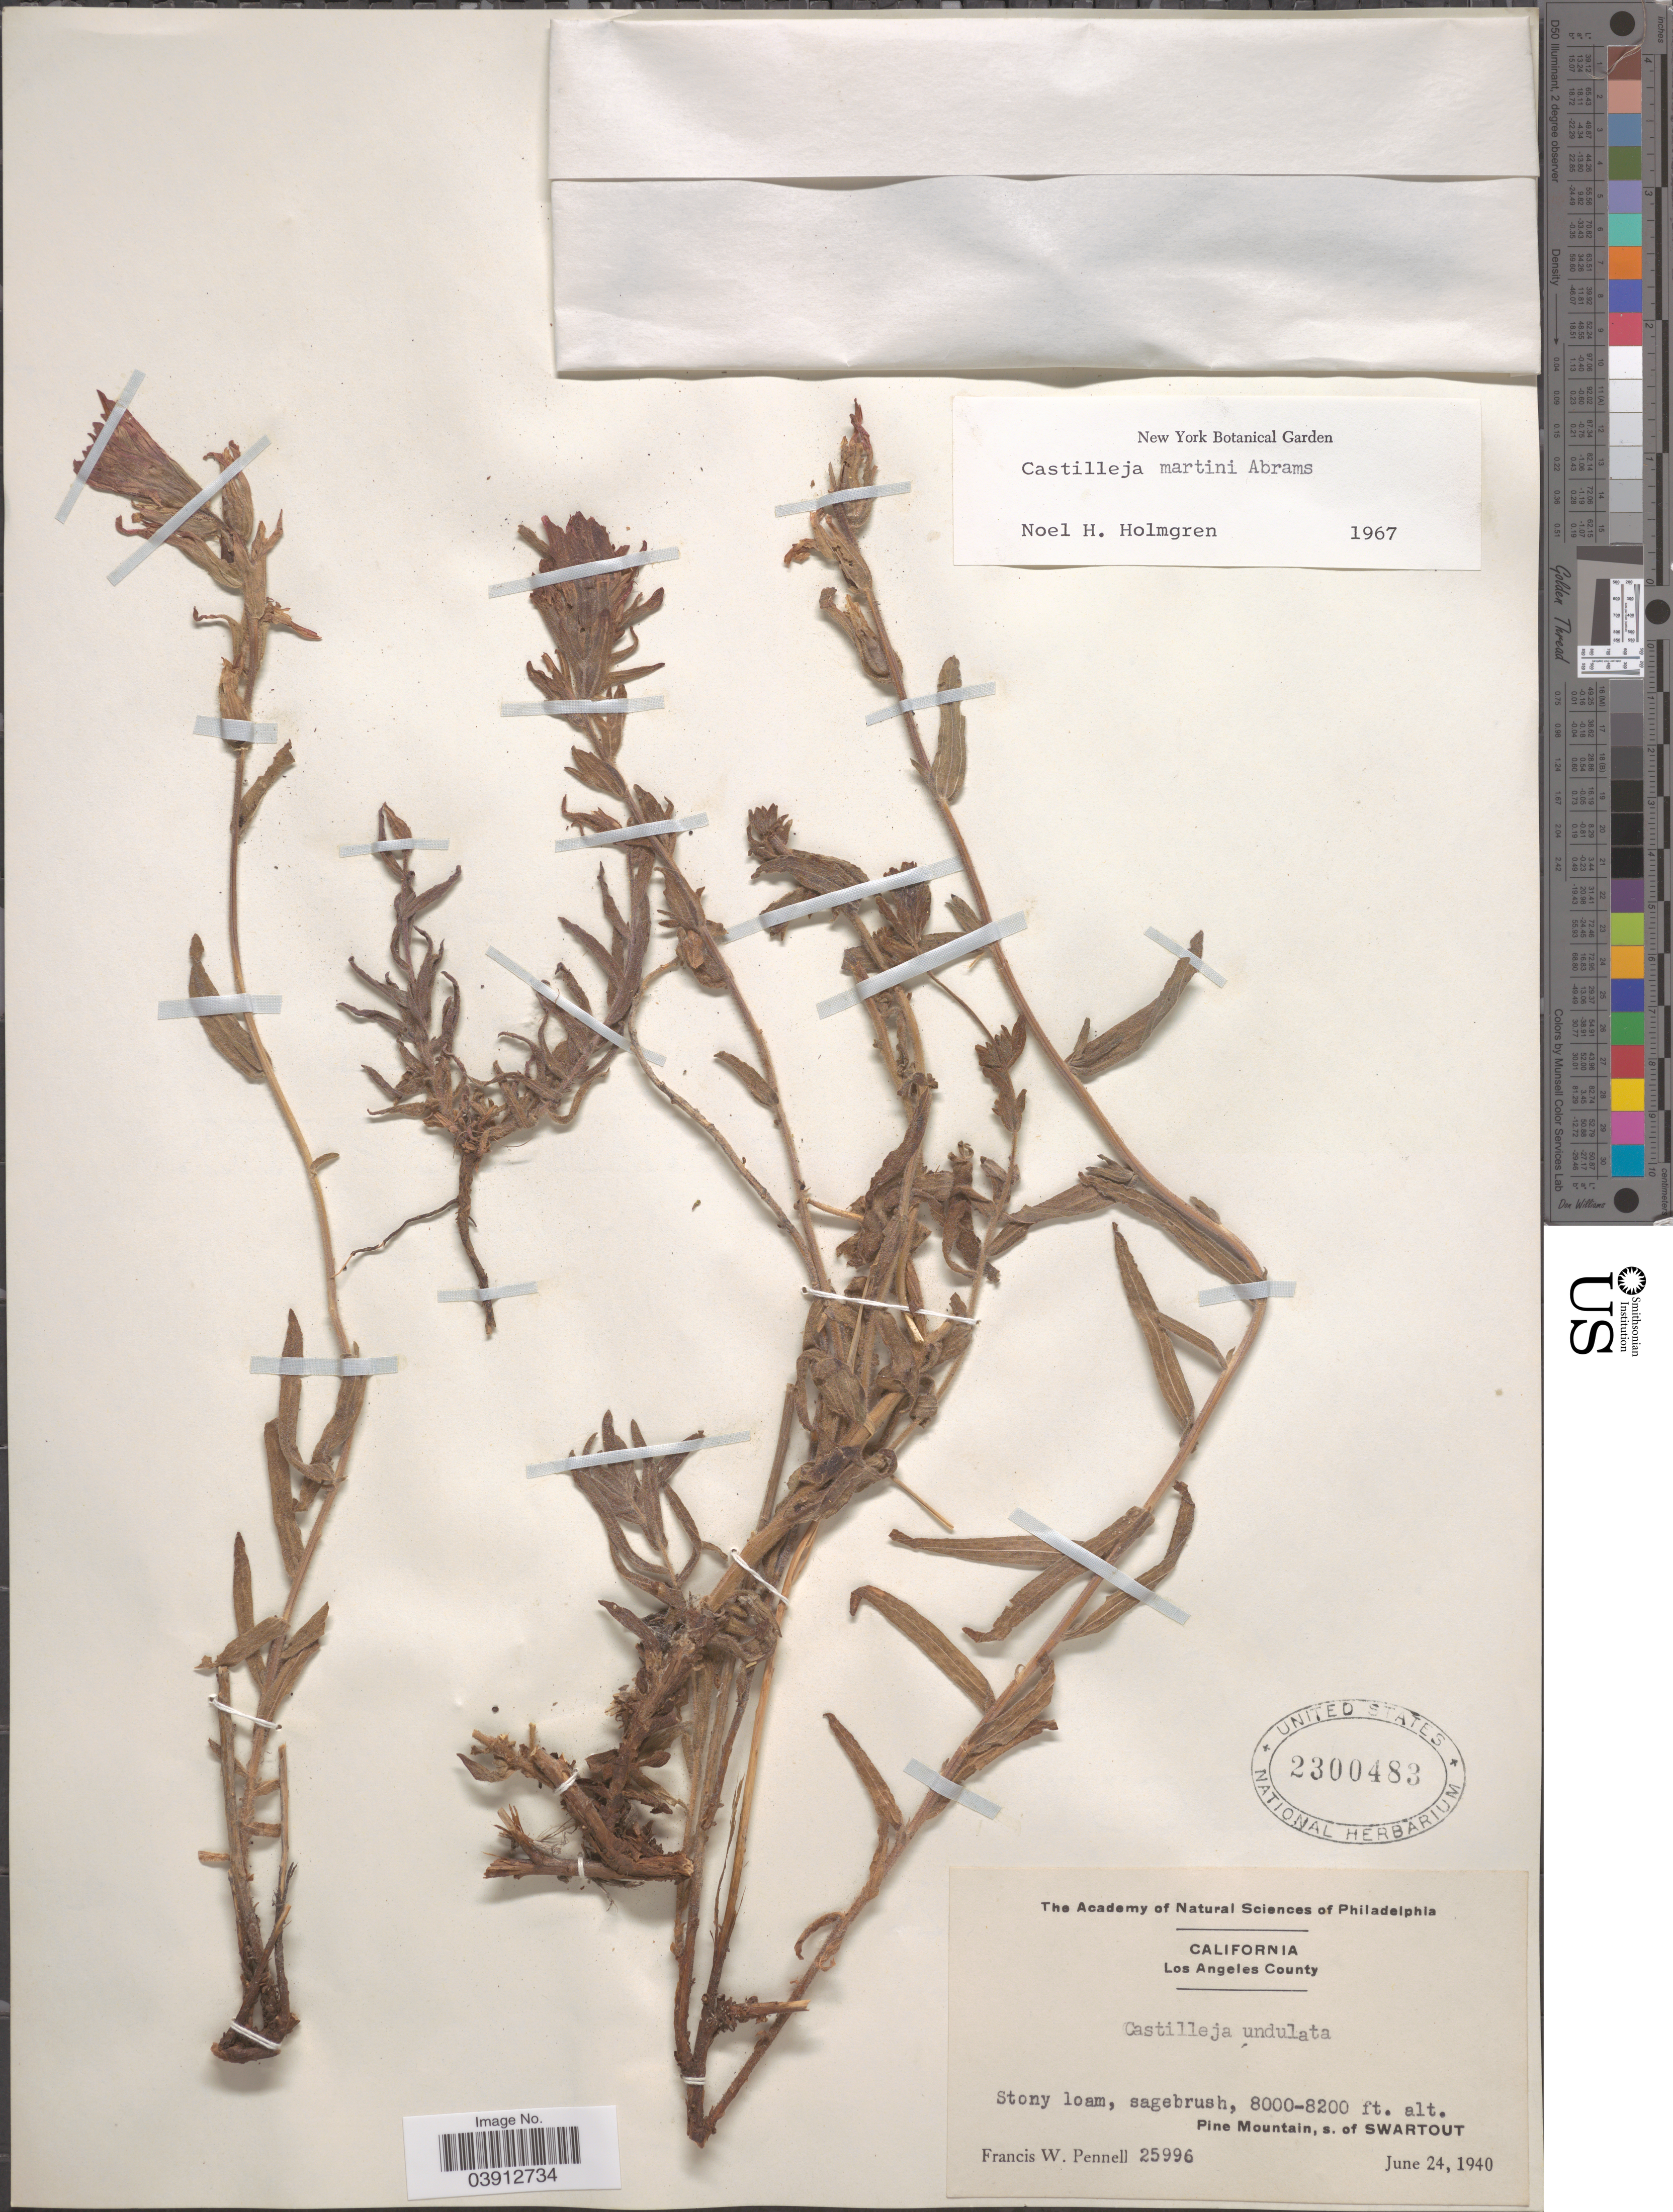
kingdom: Plantae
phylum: Tracheophyta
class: Magnoliopsida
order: Lamiales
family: Orobanchaceae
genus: Castilleja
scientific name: Castilleja martinii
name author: Abrams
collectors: F. W. Pennell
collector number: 25996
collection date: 1940-06-24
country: United States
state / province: California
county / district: Los Angeles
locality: Los Angeles County. Pine Mountain, s. of Swartout.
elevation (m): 2438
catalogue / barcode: US 2300483